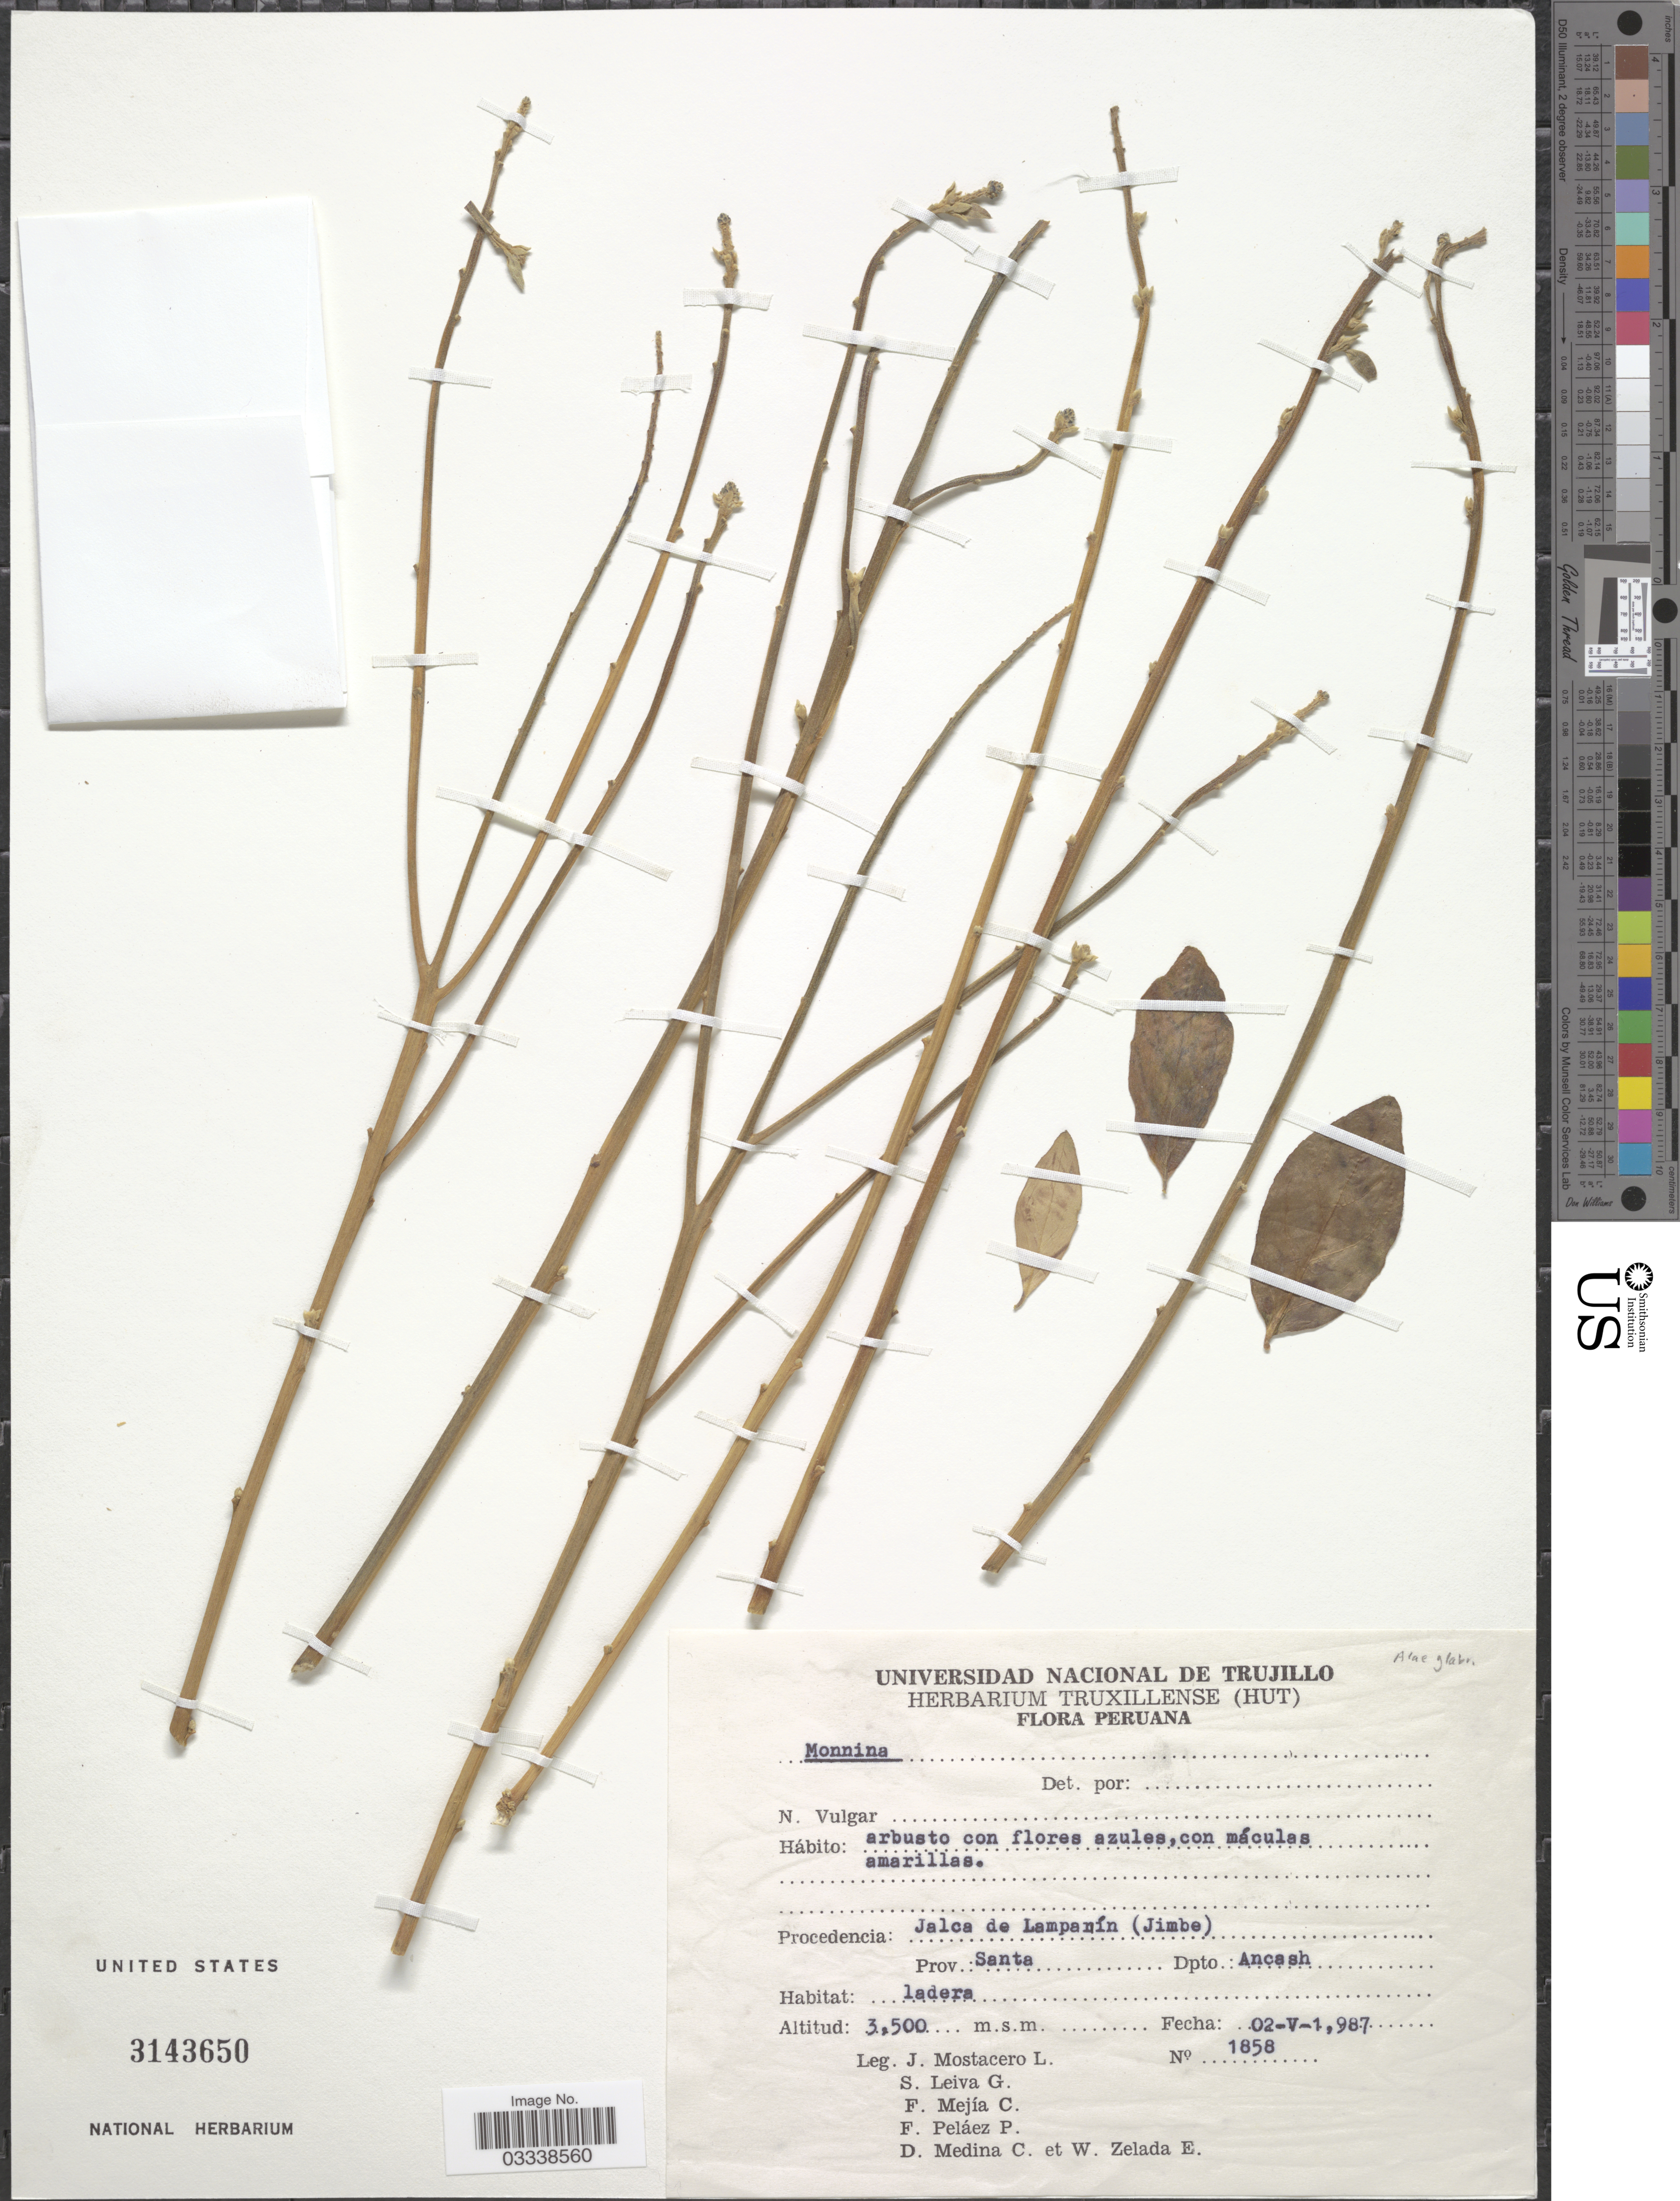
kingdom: Plantae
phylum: Tracheophyta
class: Magnoliopsida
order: Fabales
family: Polygalaceae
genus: Monnina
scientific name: Monnina sp.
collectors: J. Mostacero L., S. Leiva G., F. Mejia C., F. Pelaez P. & et al.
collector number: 1858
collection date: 1987-05-02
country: Peru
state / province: Ancash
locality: Procedencia: Jalca de Lampanín (Jimbe), Prov.: Santa, Dpto.: Ancash.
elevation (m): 3500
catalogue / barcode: US 3143650